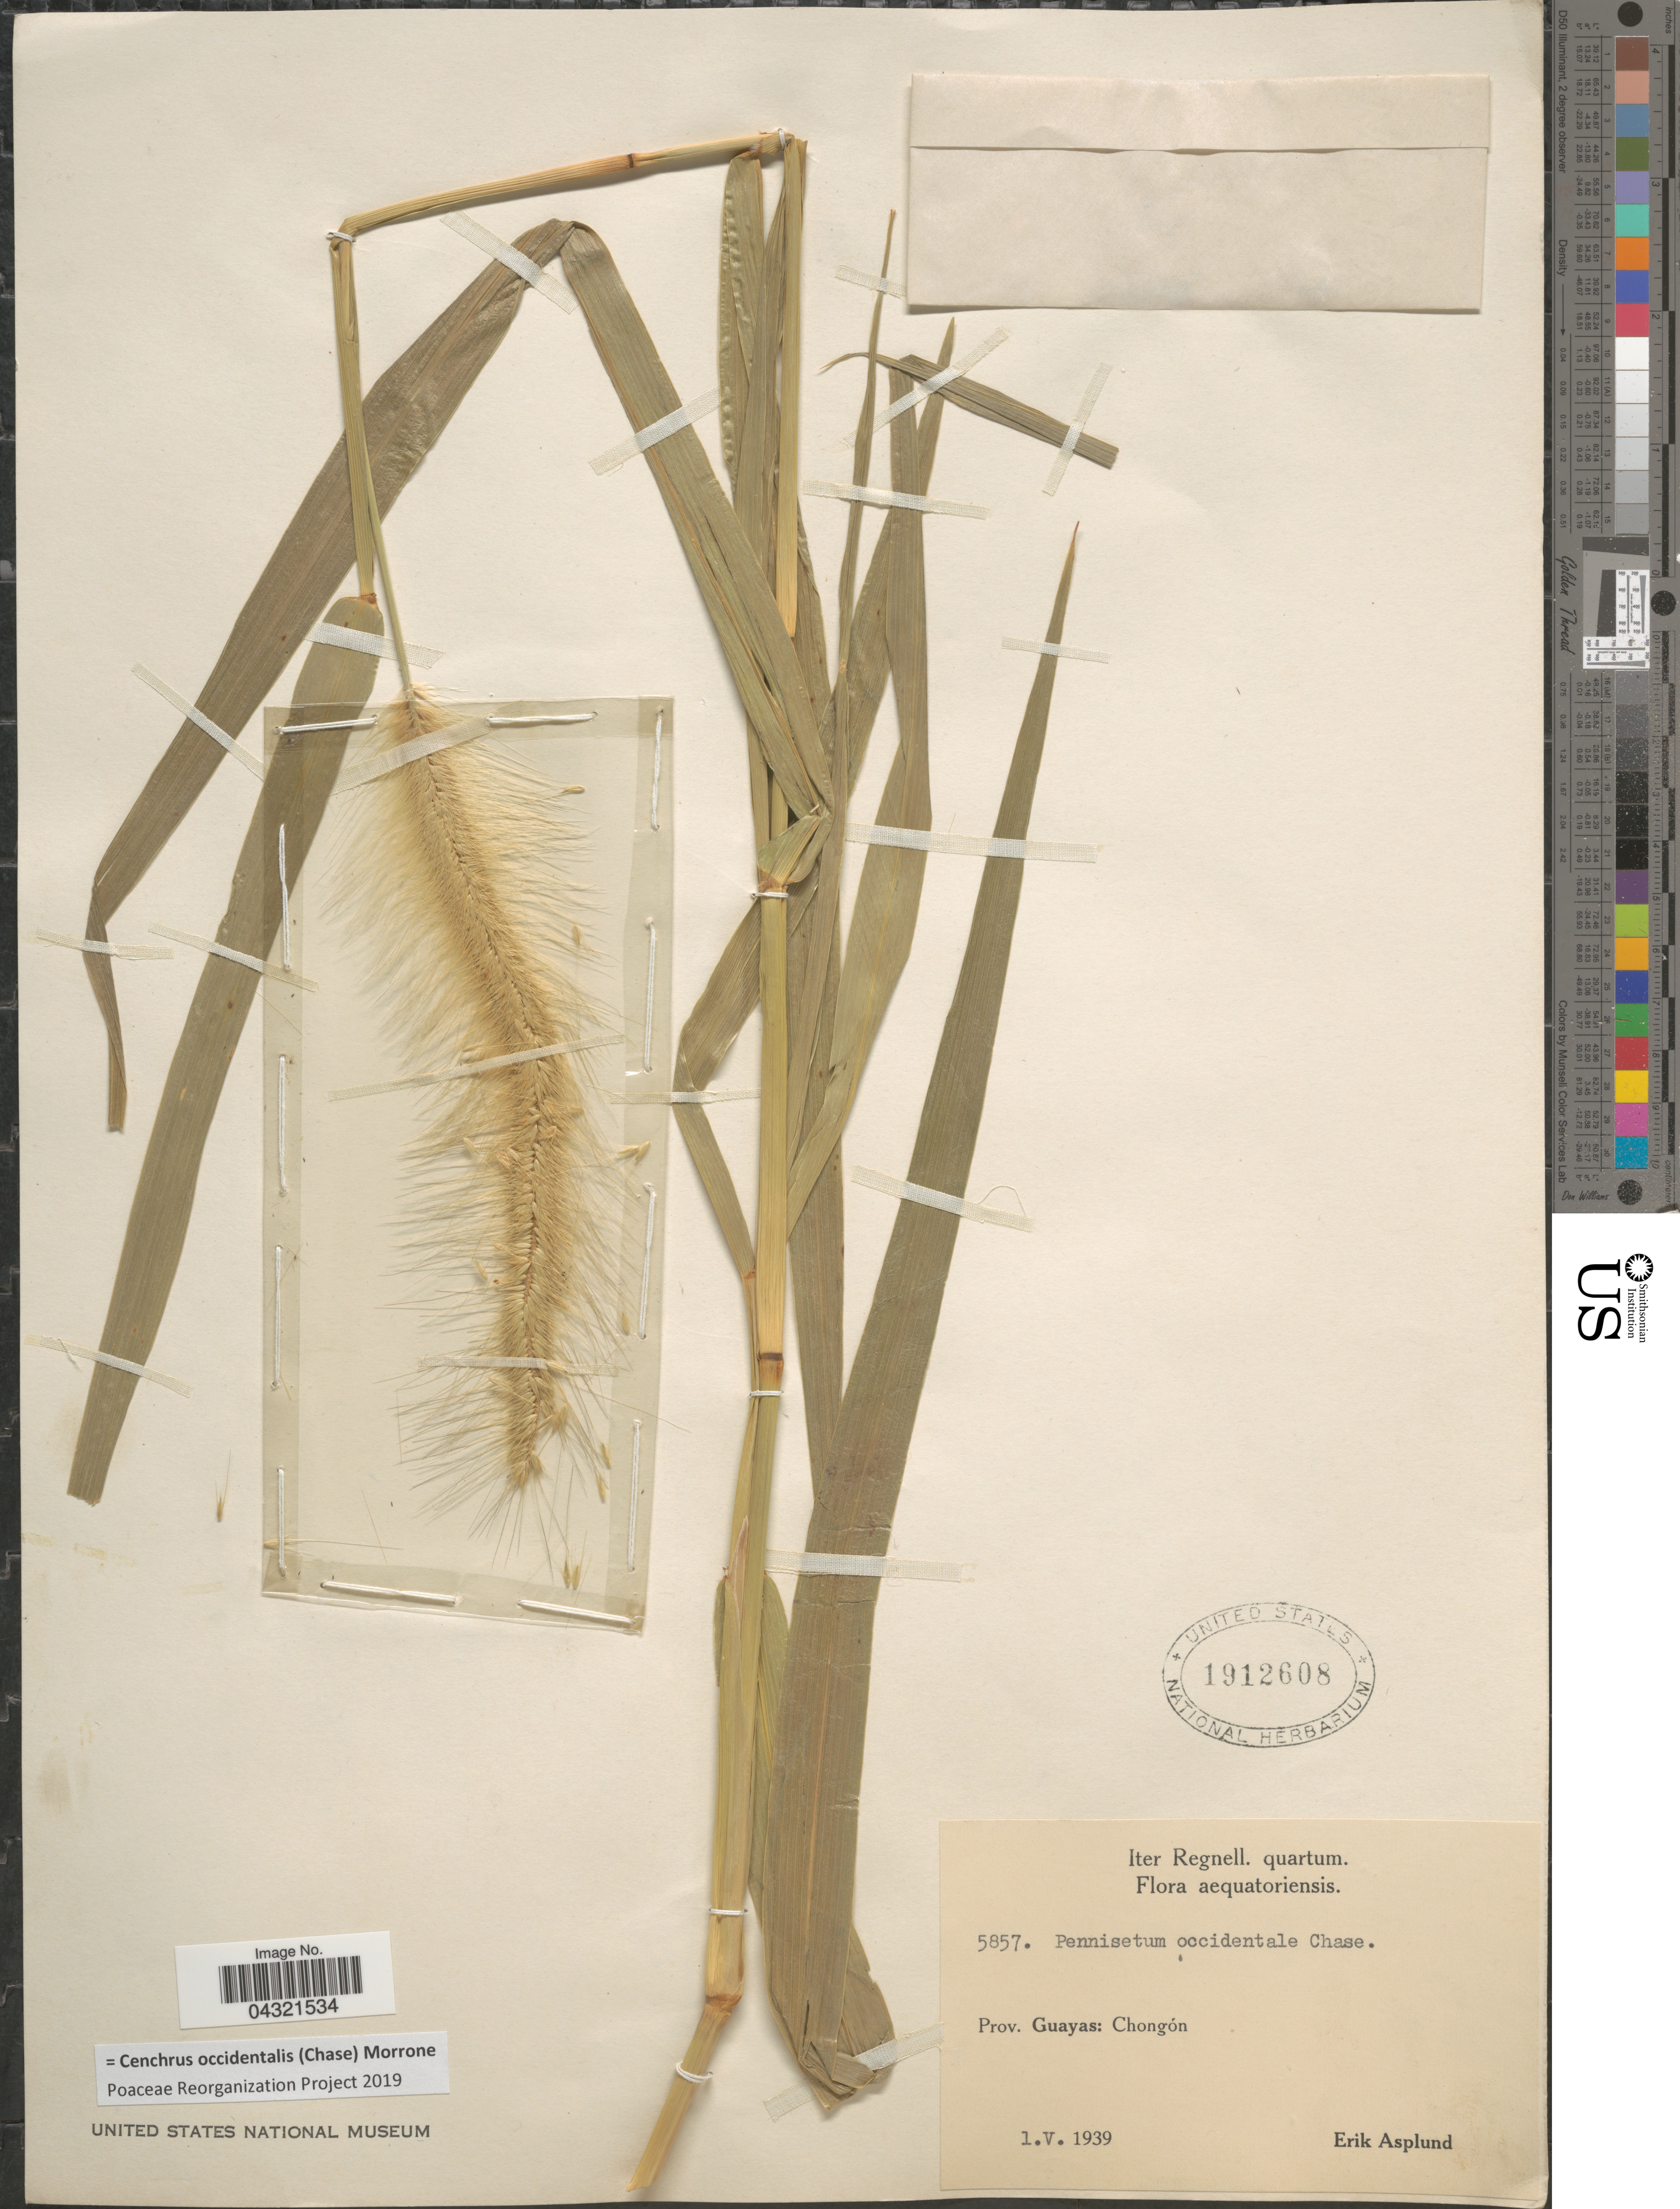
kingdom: Plantae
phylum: Tracheophyta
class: Liliopsida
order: Poales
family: Poaceae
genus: Cenchrus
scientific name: Cenchrus occidentalis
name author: (Chase) Morrone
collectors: E. Asplund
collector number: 5857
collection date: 1939-05-01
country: Ecuador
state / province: Guayas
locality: Iter Regnell. quartum. Aequatoriensis. Chongón.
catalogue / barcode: US 1912608